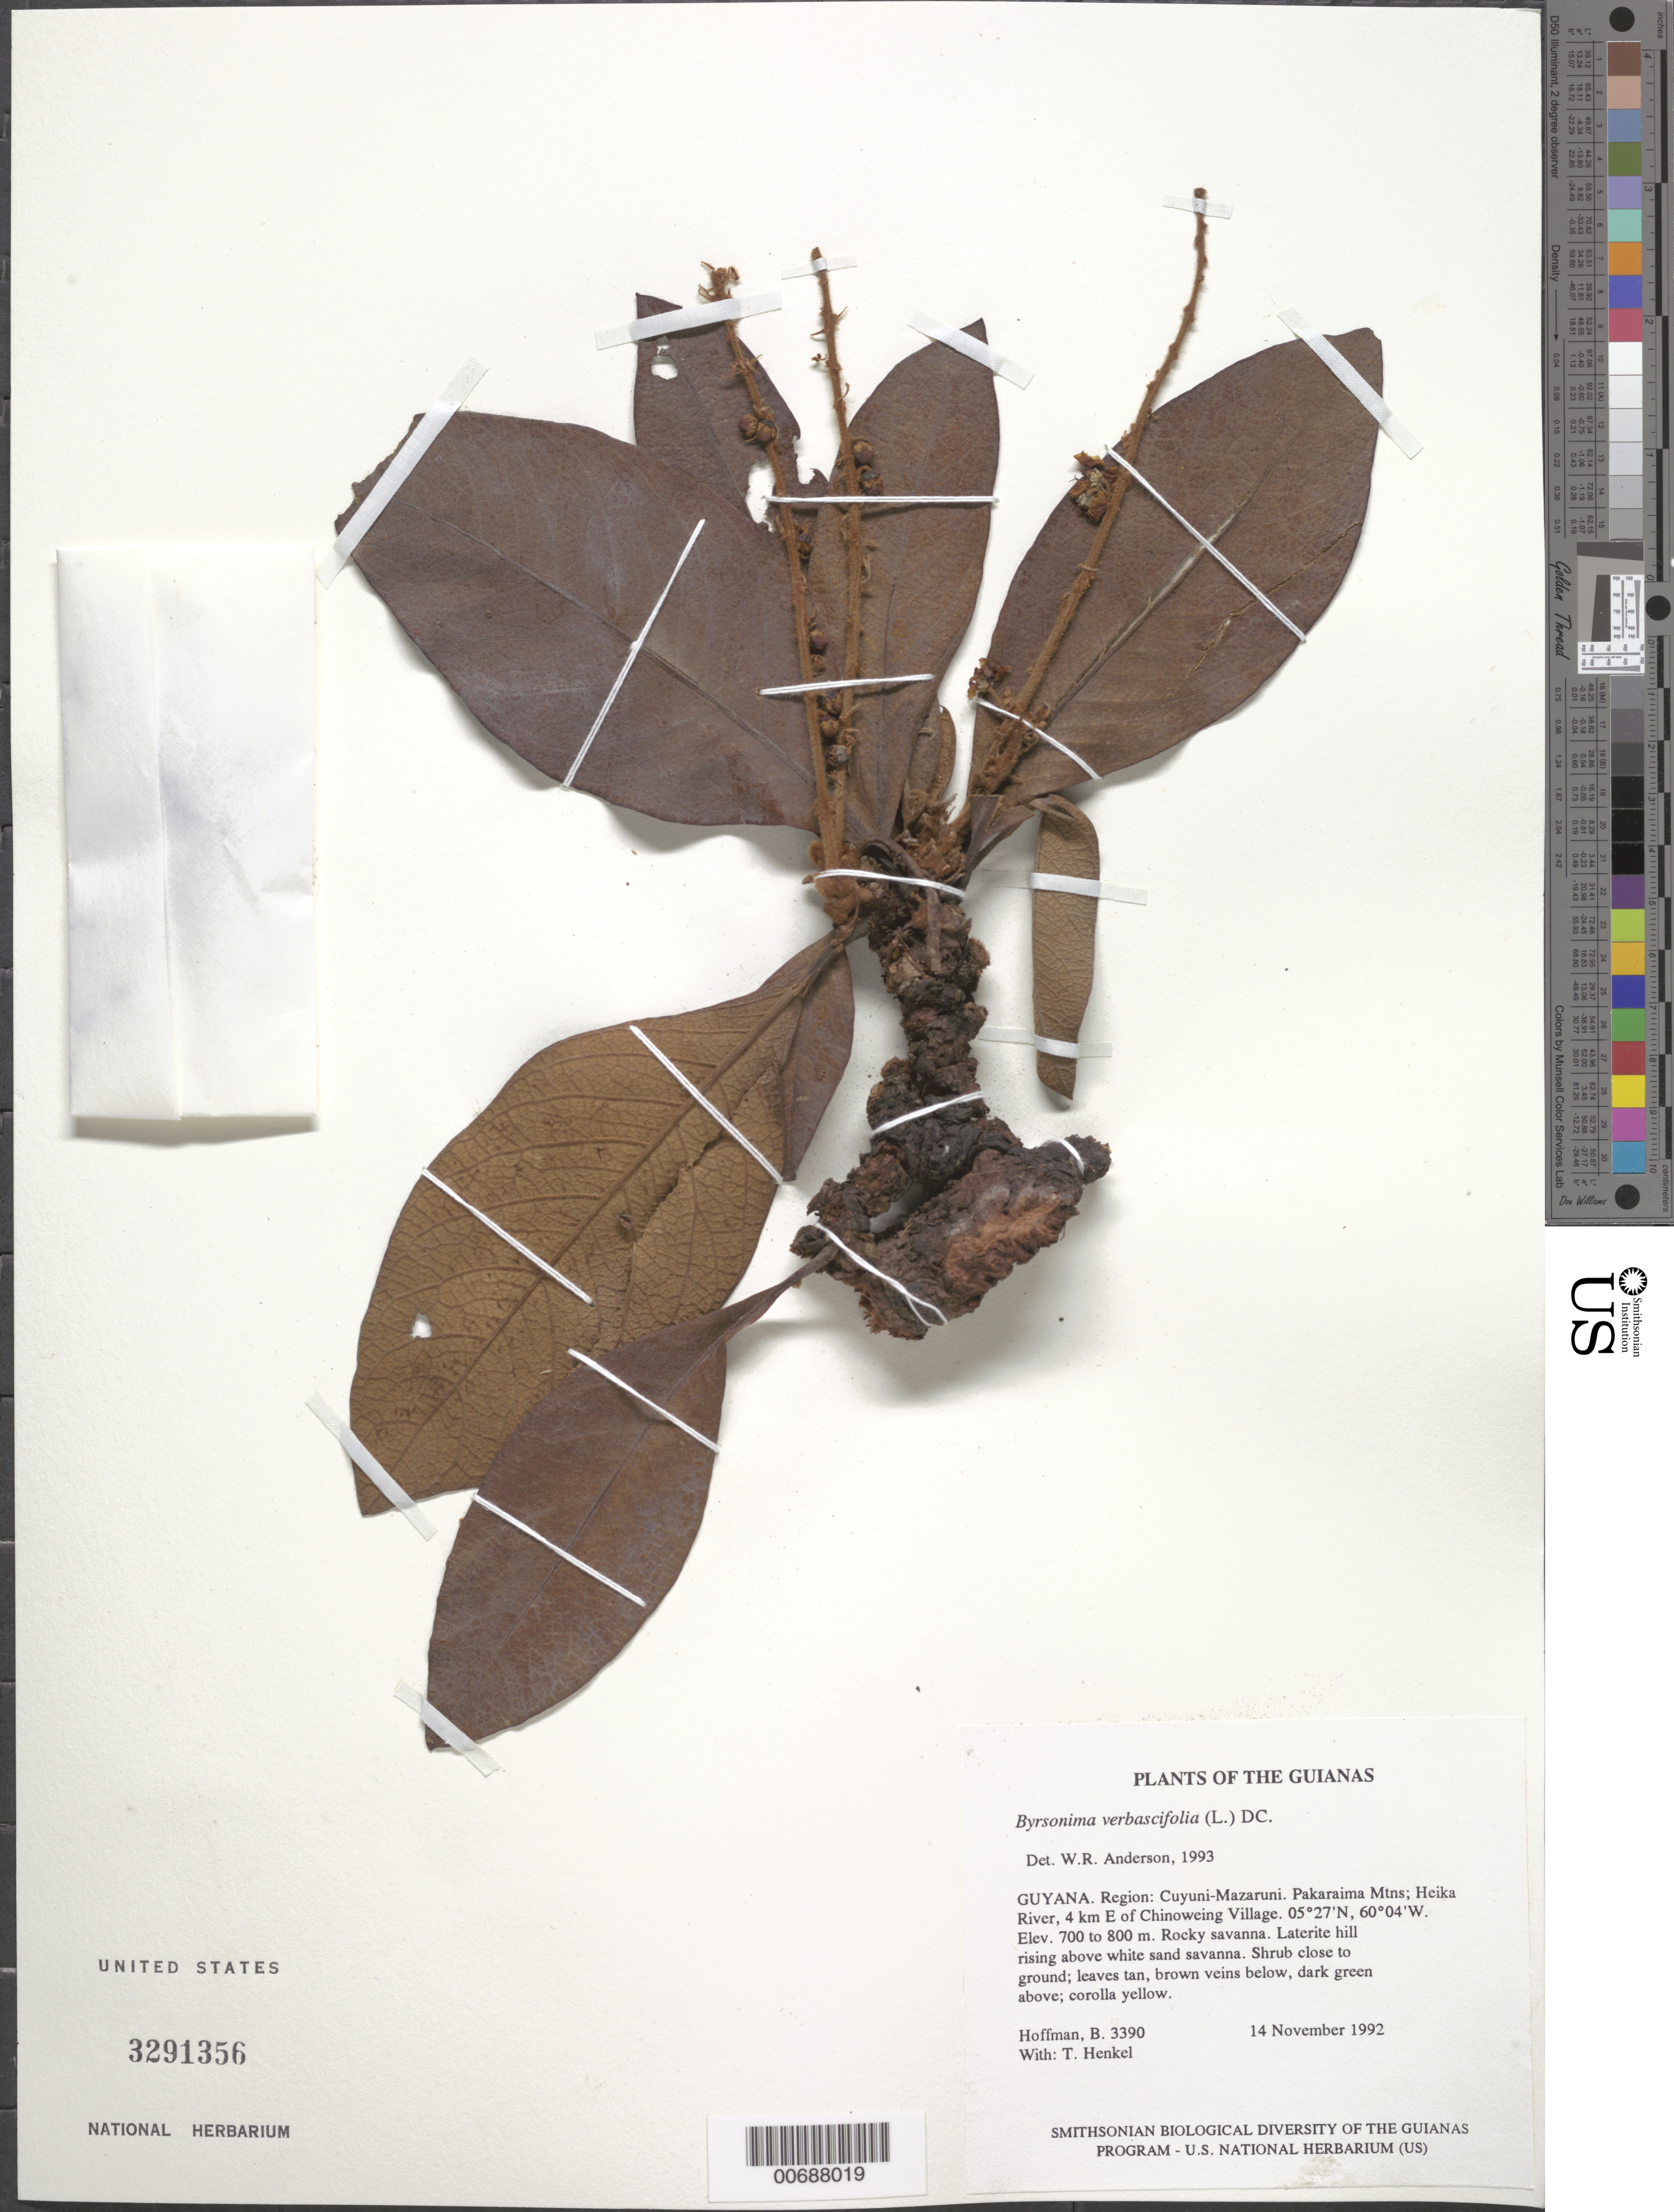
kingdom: Plantae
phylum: Tracheophyta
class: Magnoliopsida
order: Malpighiales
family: Malpighiaceae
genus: Byrsonima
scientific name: Byrsonima verbascifolia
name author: (L.) DC.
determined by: Anderson, W. R., (MICH), University of Michigan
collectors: B. Hoffman & T. Henkel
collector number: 3390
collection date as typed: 14 November 1992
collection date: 1992-11-14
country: Guyana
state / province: Cuyuni-Mazaruni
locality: Pakaraima Mountains; Heika River, 4 km E of Chinoweing village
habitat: Rocky savanna. Laterite hill rising above white sand savanna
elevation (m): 700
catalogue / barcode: US 3291356